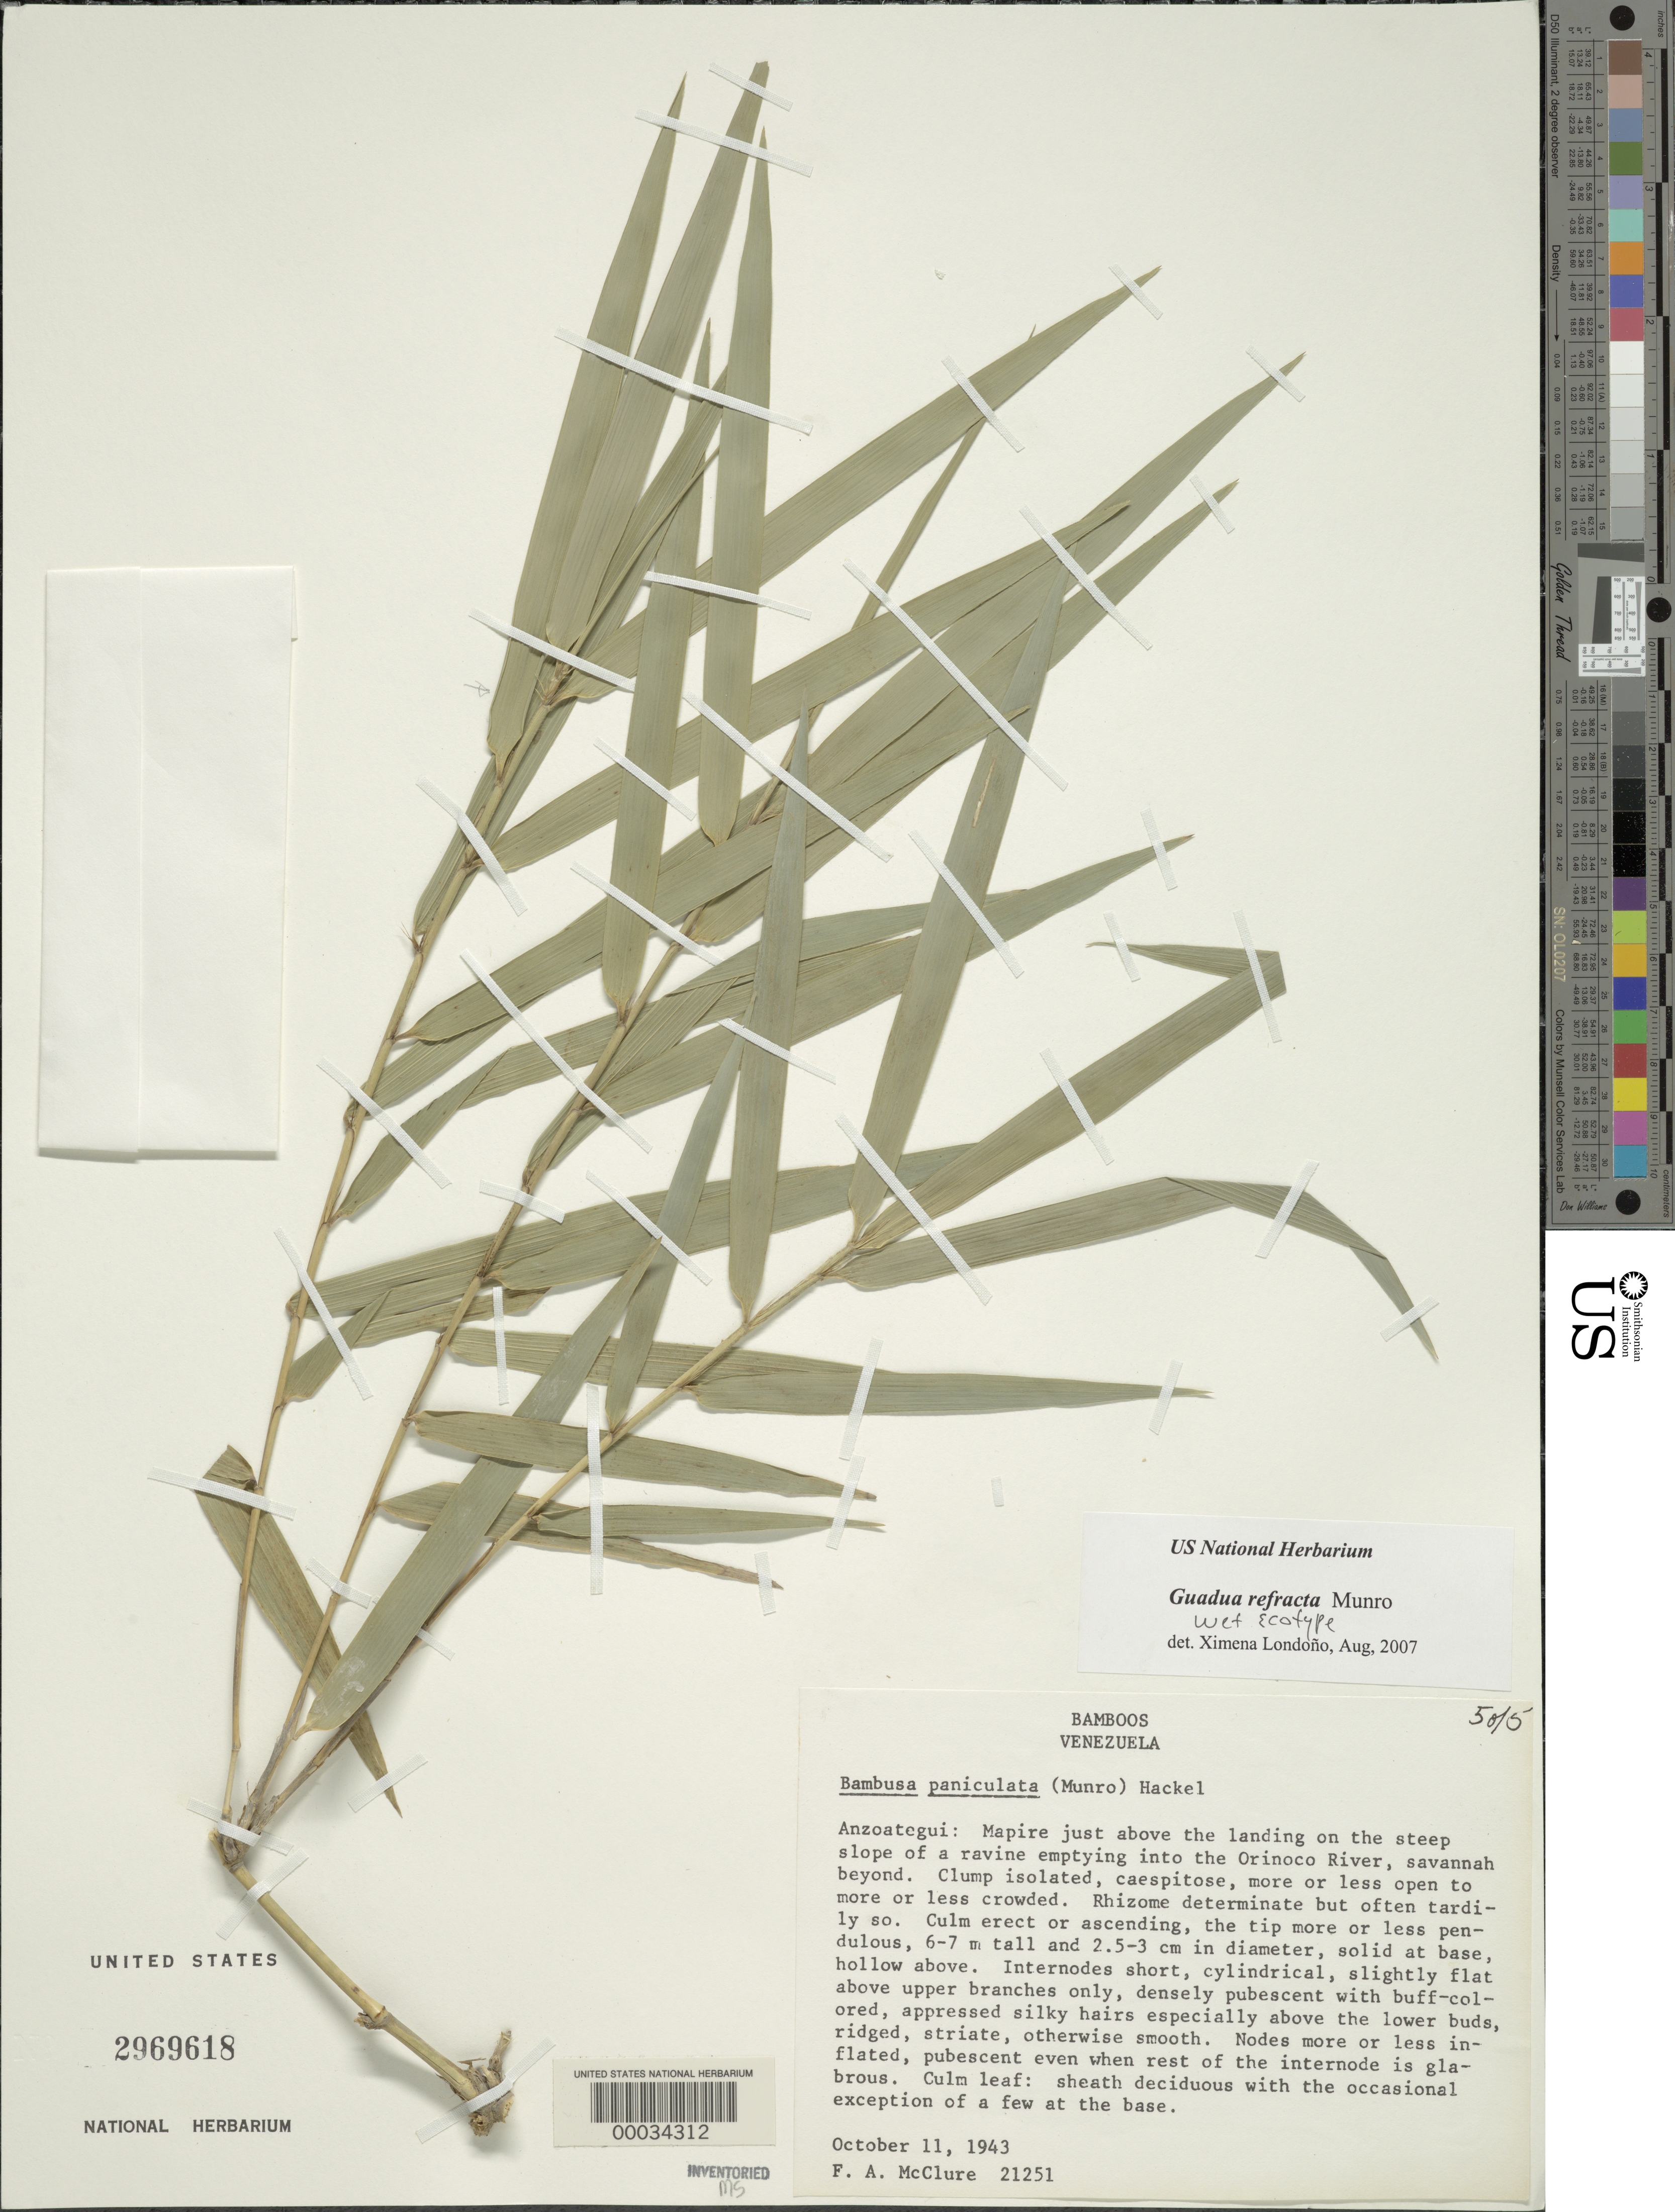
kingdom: Plantae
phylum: Tracheophyta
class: Liliopsida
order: Poales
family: Poaceae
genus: Guadua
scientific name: Guadua venezuelae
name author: Munro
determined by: McMurchie, Elizabeth, (UNITED STATES)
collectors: F. A. McClure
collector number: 21251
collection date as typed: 11 Oct 1943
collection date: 1943-10-11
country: Venezuela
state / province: Anzoategui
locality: Mapire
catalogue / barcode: US 2969618